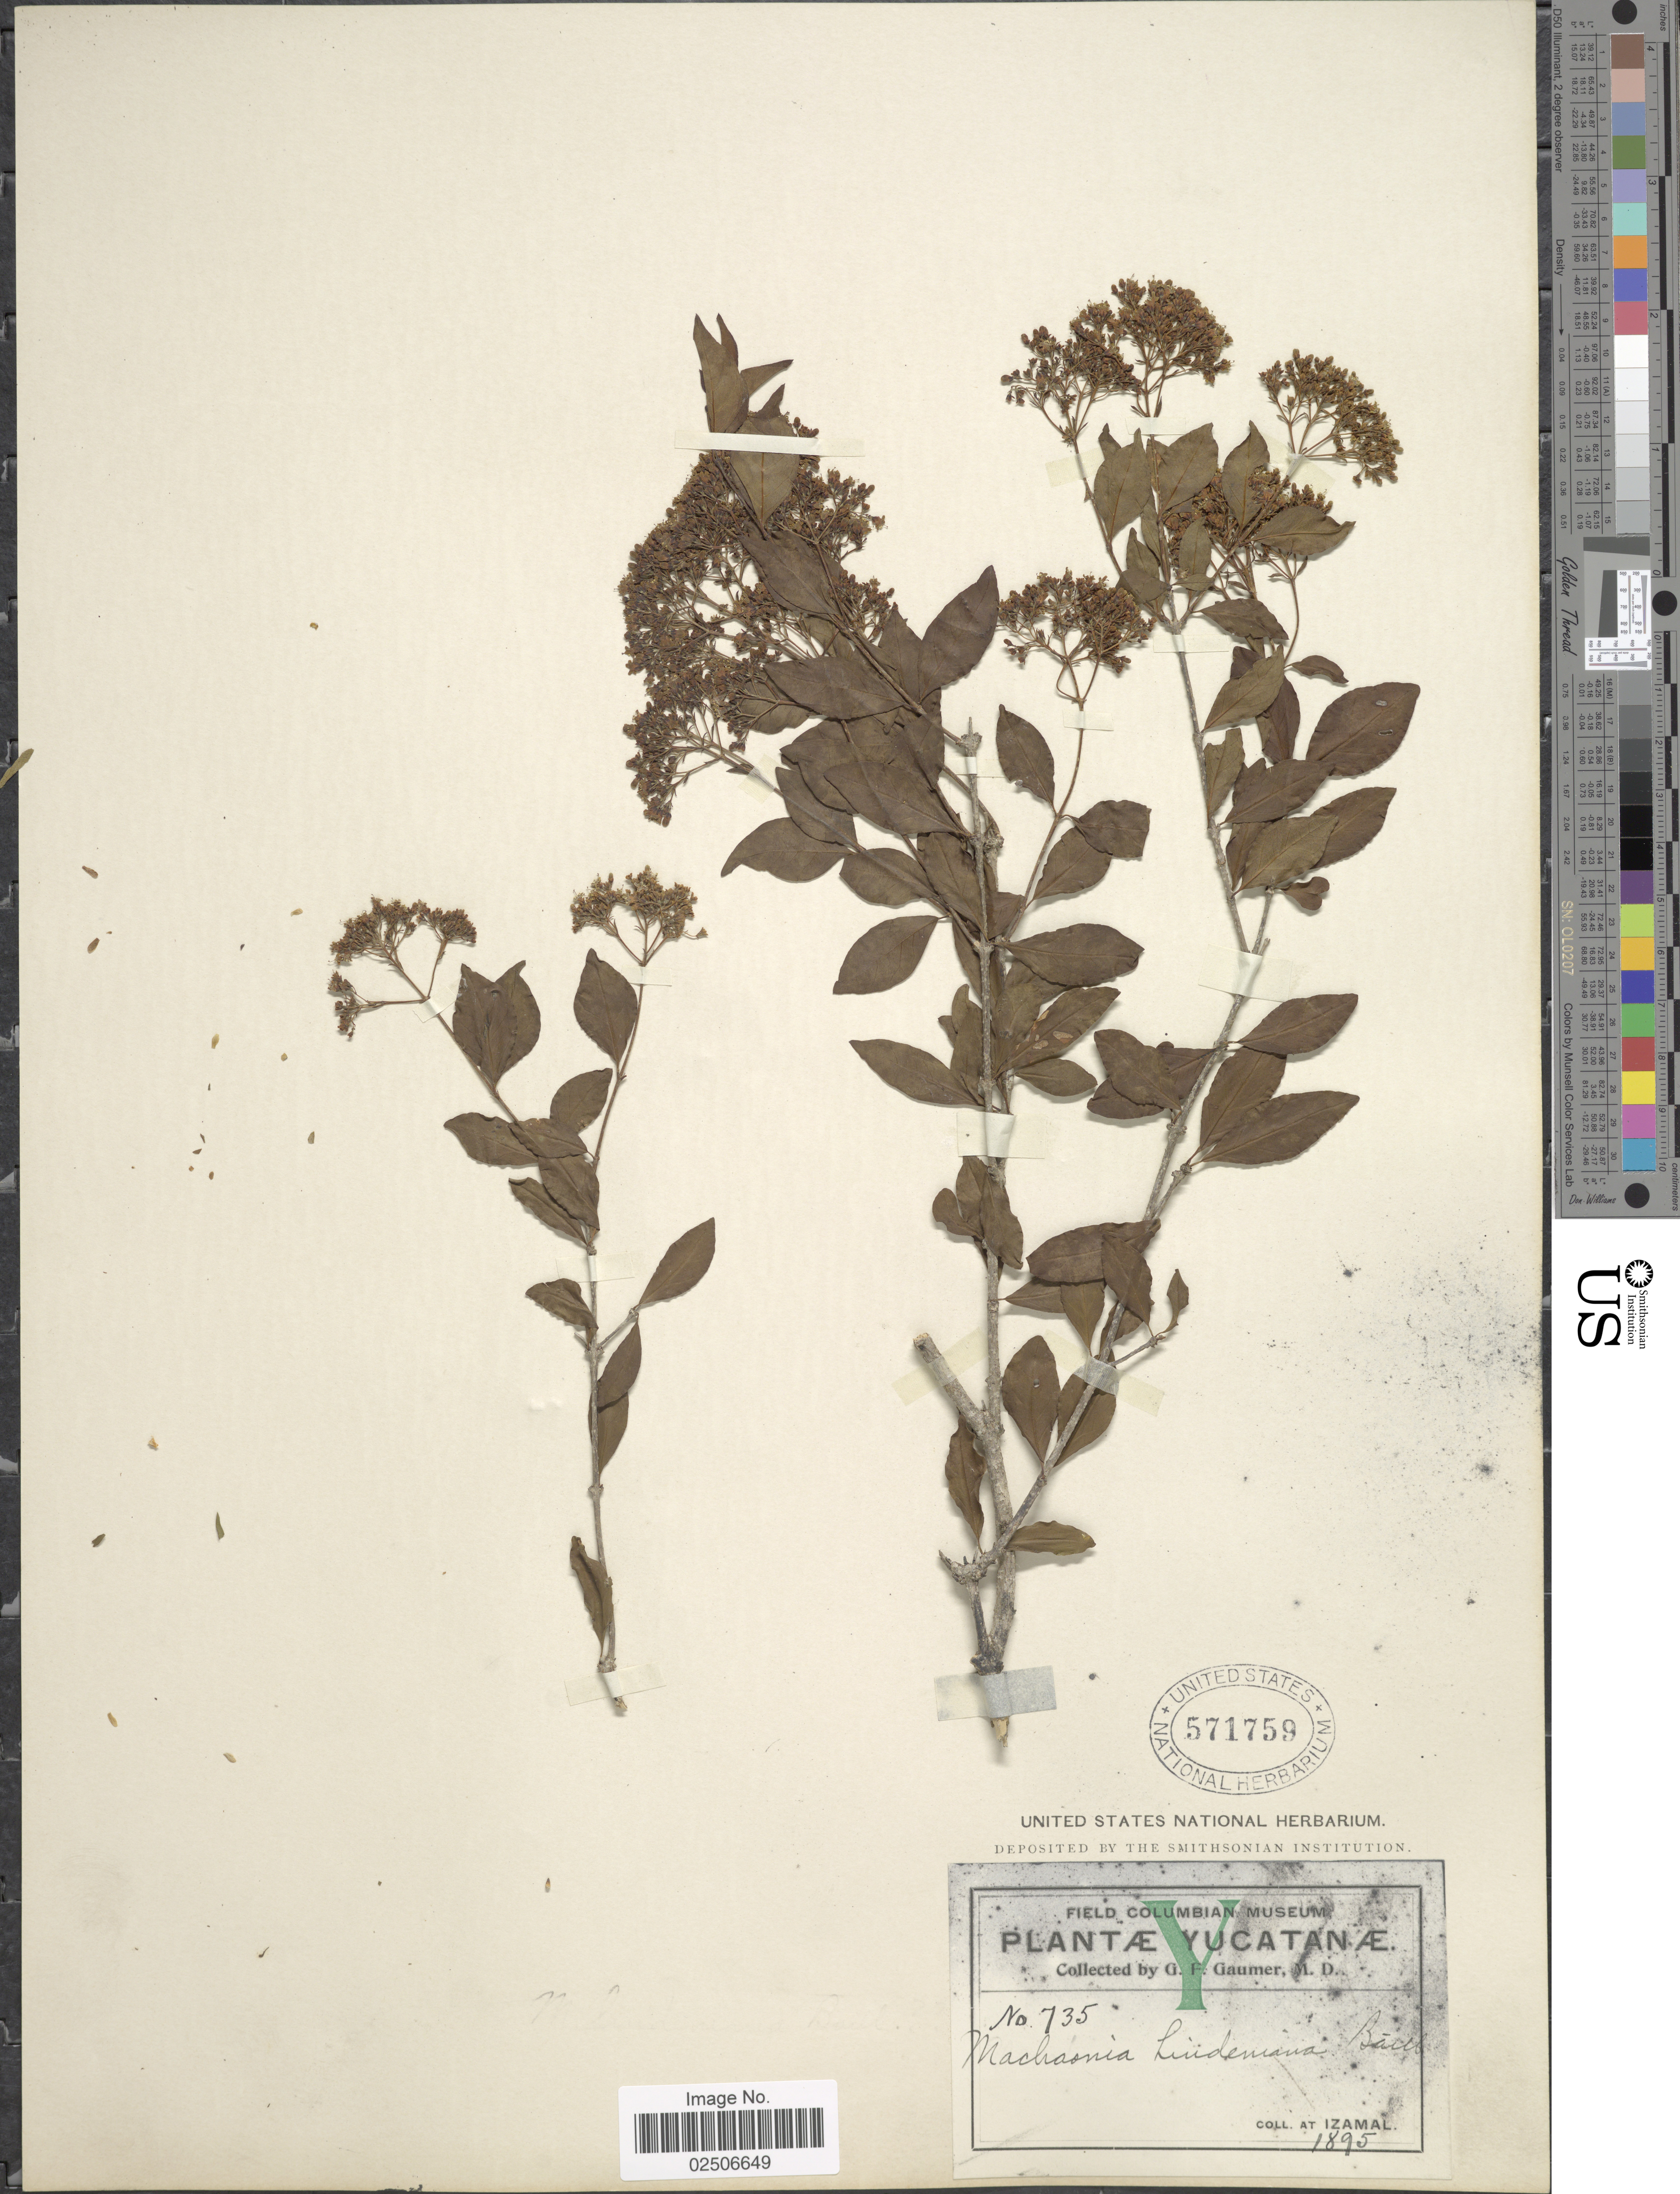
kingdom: Plantae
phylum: Tracheophyta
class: Magnoliopsida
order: Gentianales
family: Rubiaceae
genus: Machaonia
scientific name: Machaonia lindeniana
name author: Baill.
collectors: G. F. Gaumer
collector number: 735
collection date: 1895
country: Mexico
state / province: Yucatán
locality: Yucatanae, Izamal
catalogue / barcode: US 571759